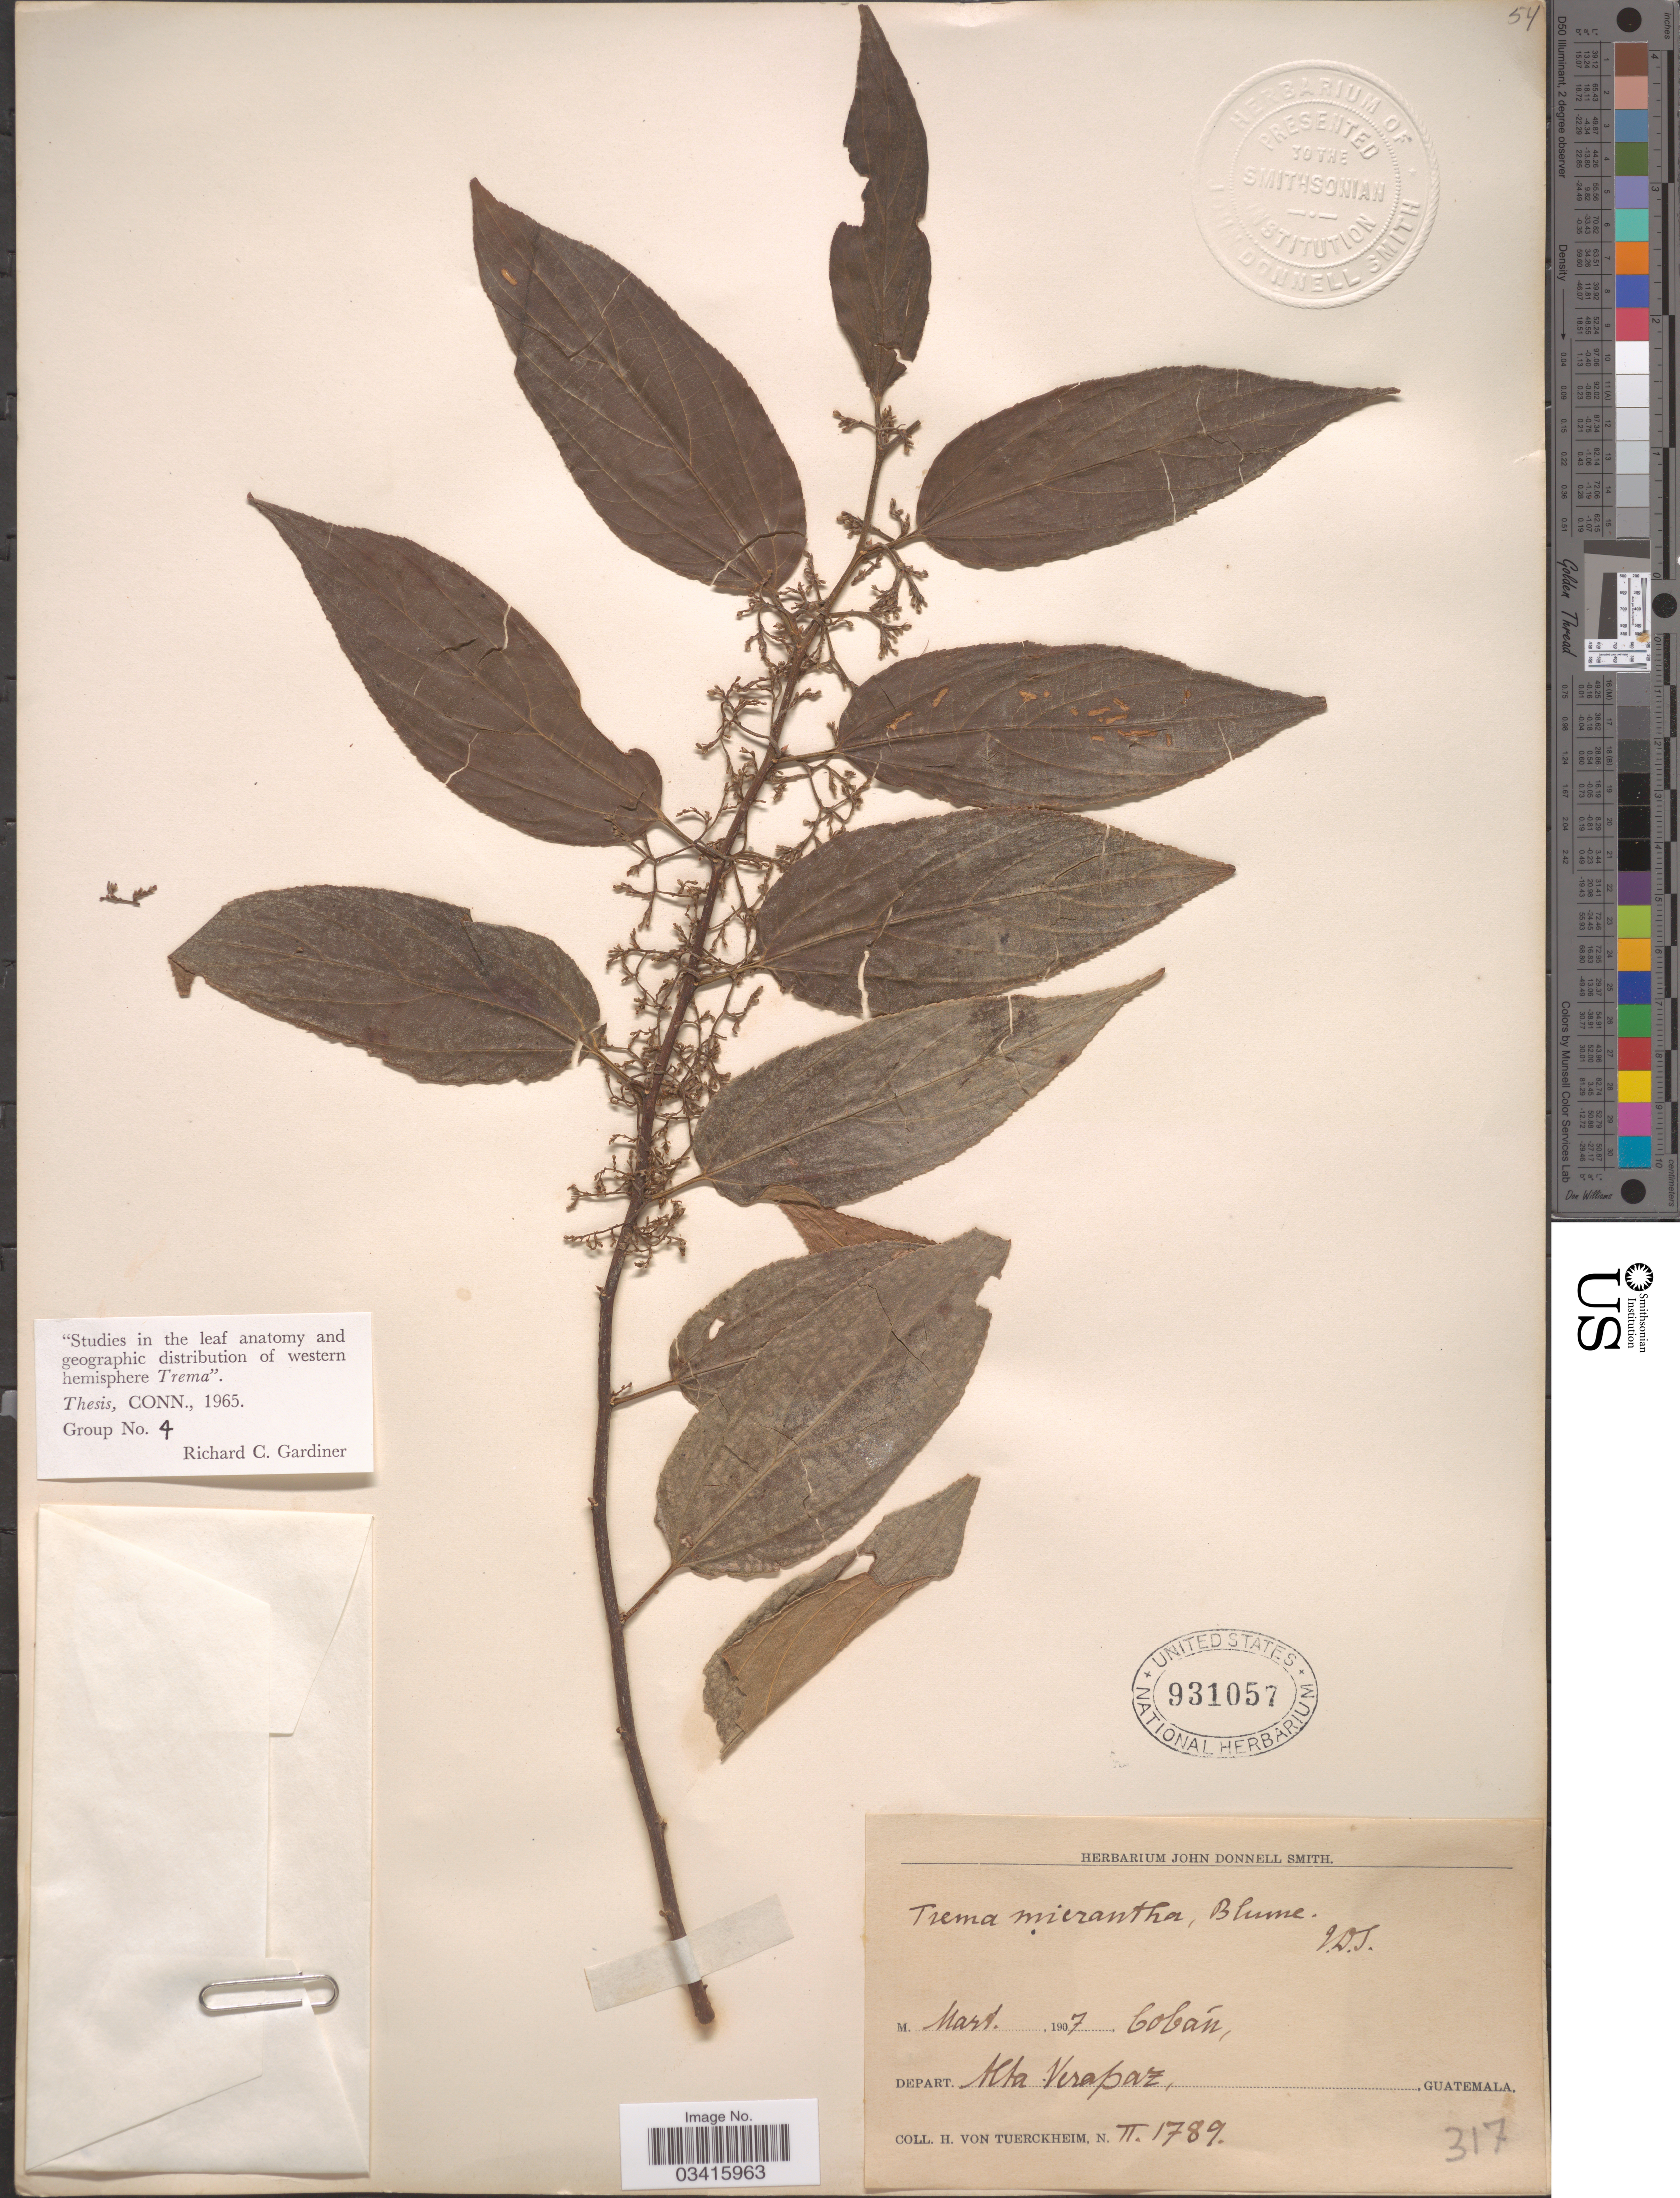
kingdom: Plantae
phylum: Tracheophyta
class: Magnoliopsida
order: Rosales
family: Cannabaceae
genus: Trema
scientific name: Trema micranthum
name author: (L.) Blume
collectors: H. von Türckheim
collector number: II1789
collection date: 1907-03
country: Guatemala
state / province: Alta Verapaz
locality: Depart. Alta Verapaz. Cobán.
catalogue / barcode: US 931057